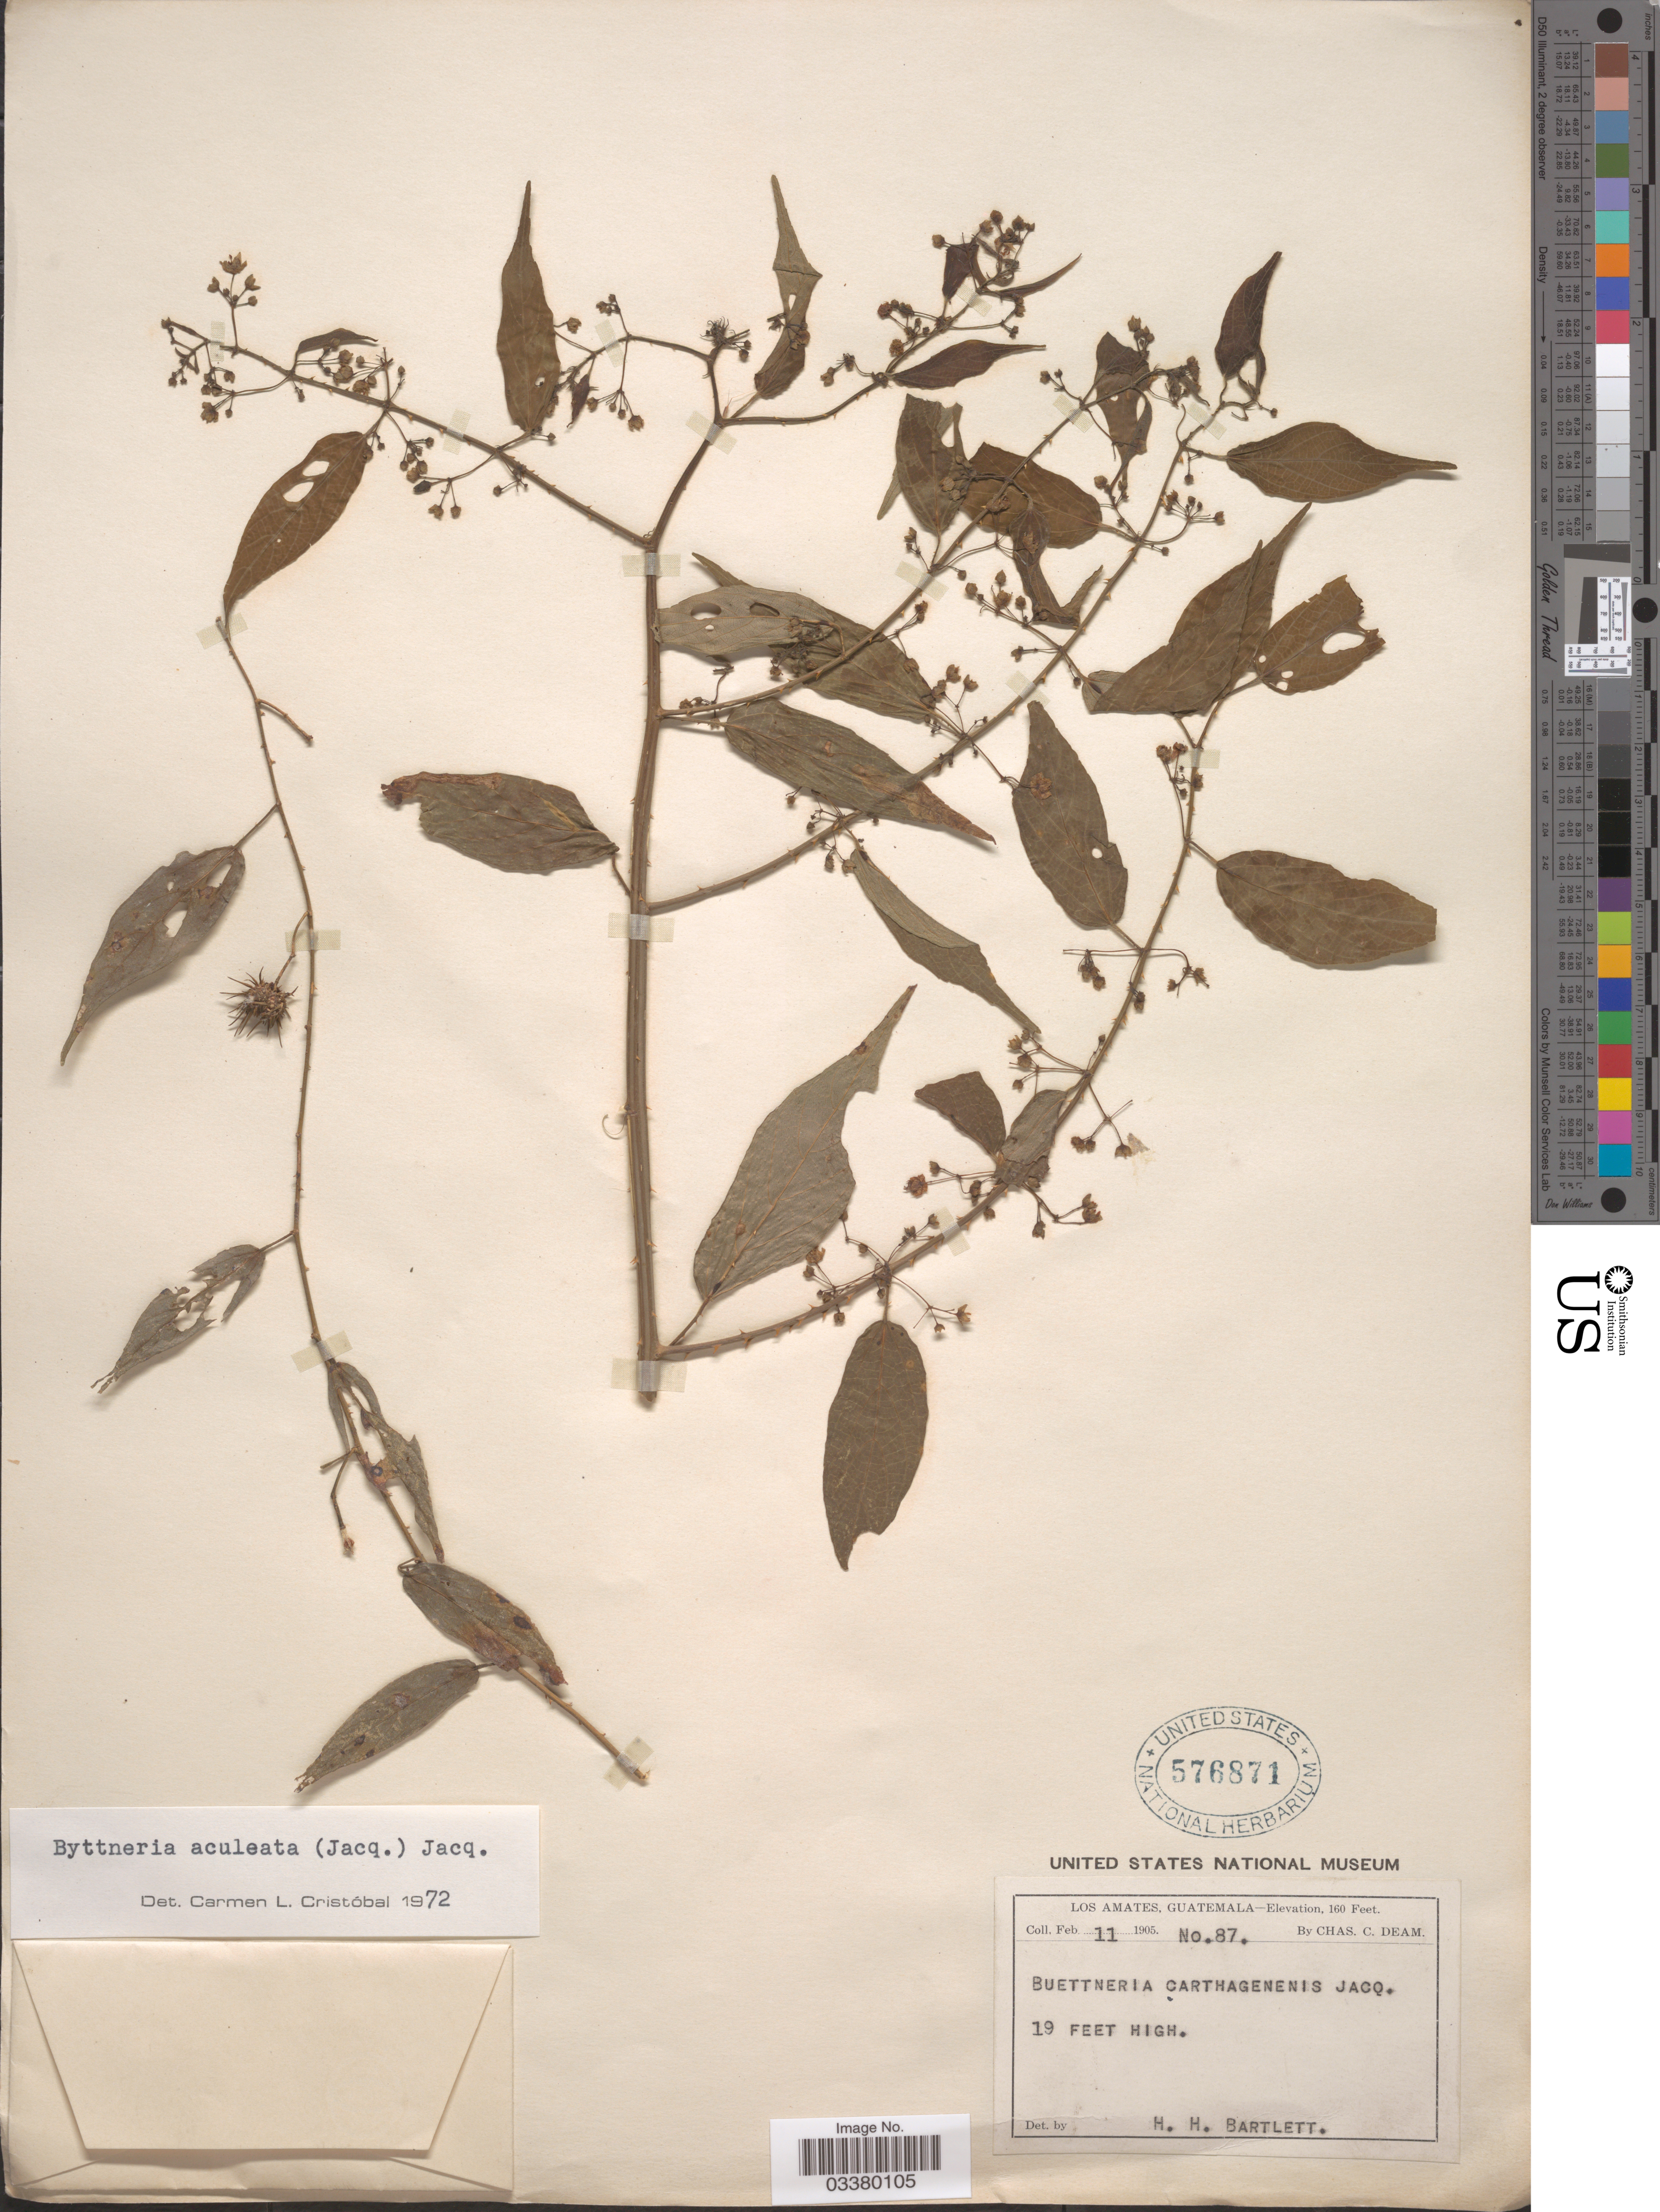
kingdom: Plantae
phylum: Tracheophyta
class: Magnoliopsida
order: Malvales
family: Malvaceae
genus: Byttneria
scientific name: Byttneria aculeata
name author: (Jacq.) Jacq.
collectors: C. C. Deam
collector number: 87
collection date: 1905-02-11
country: Guatemala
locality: Los Amates.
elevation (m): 49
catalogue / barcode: US 576871